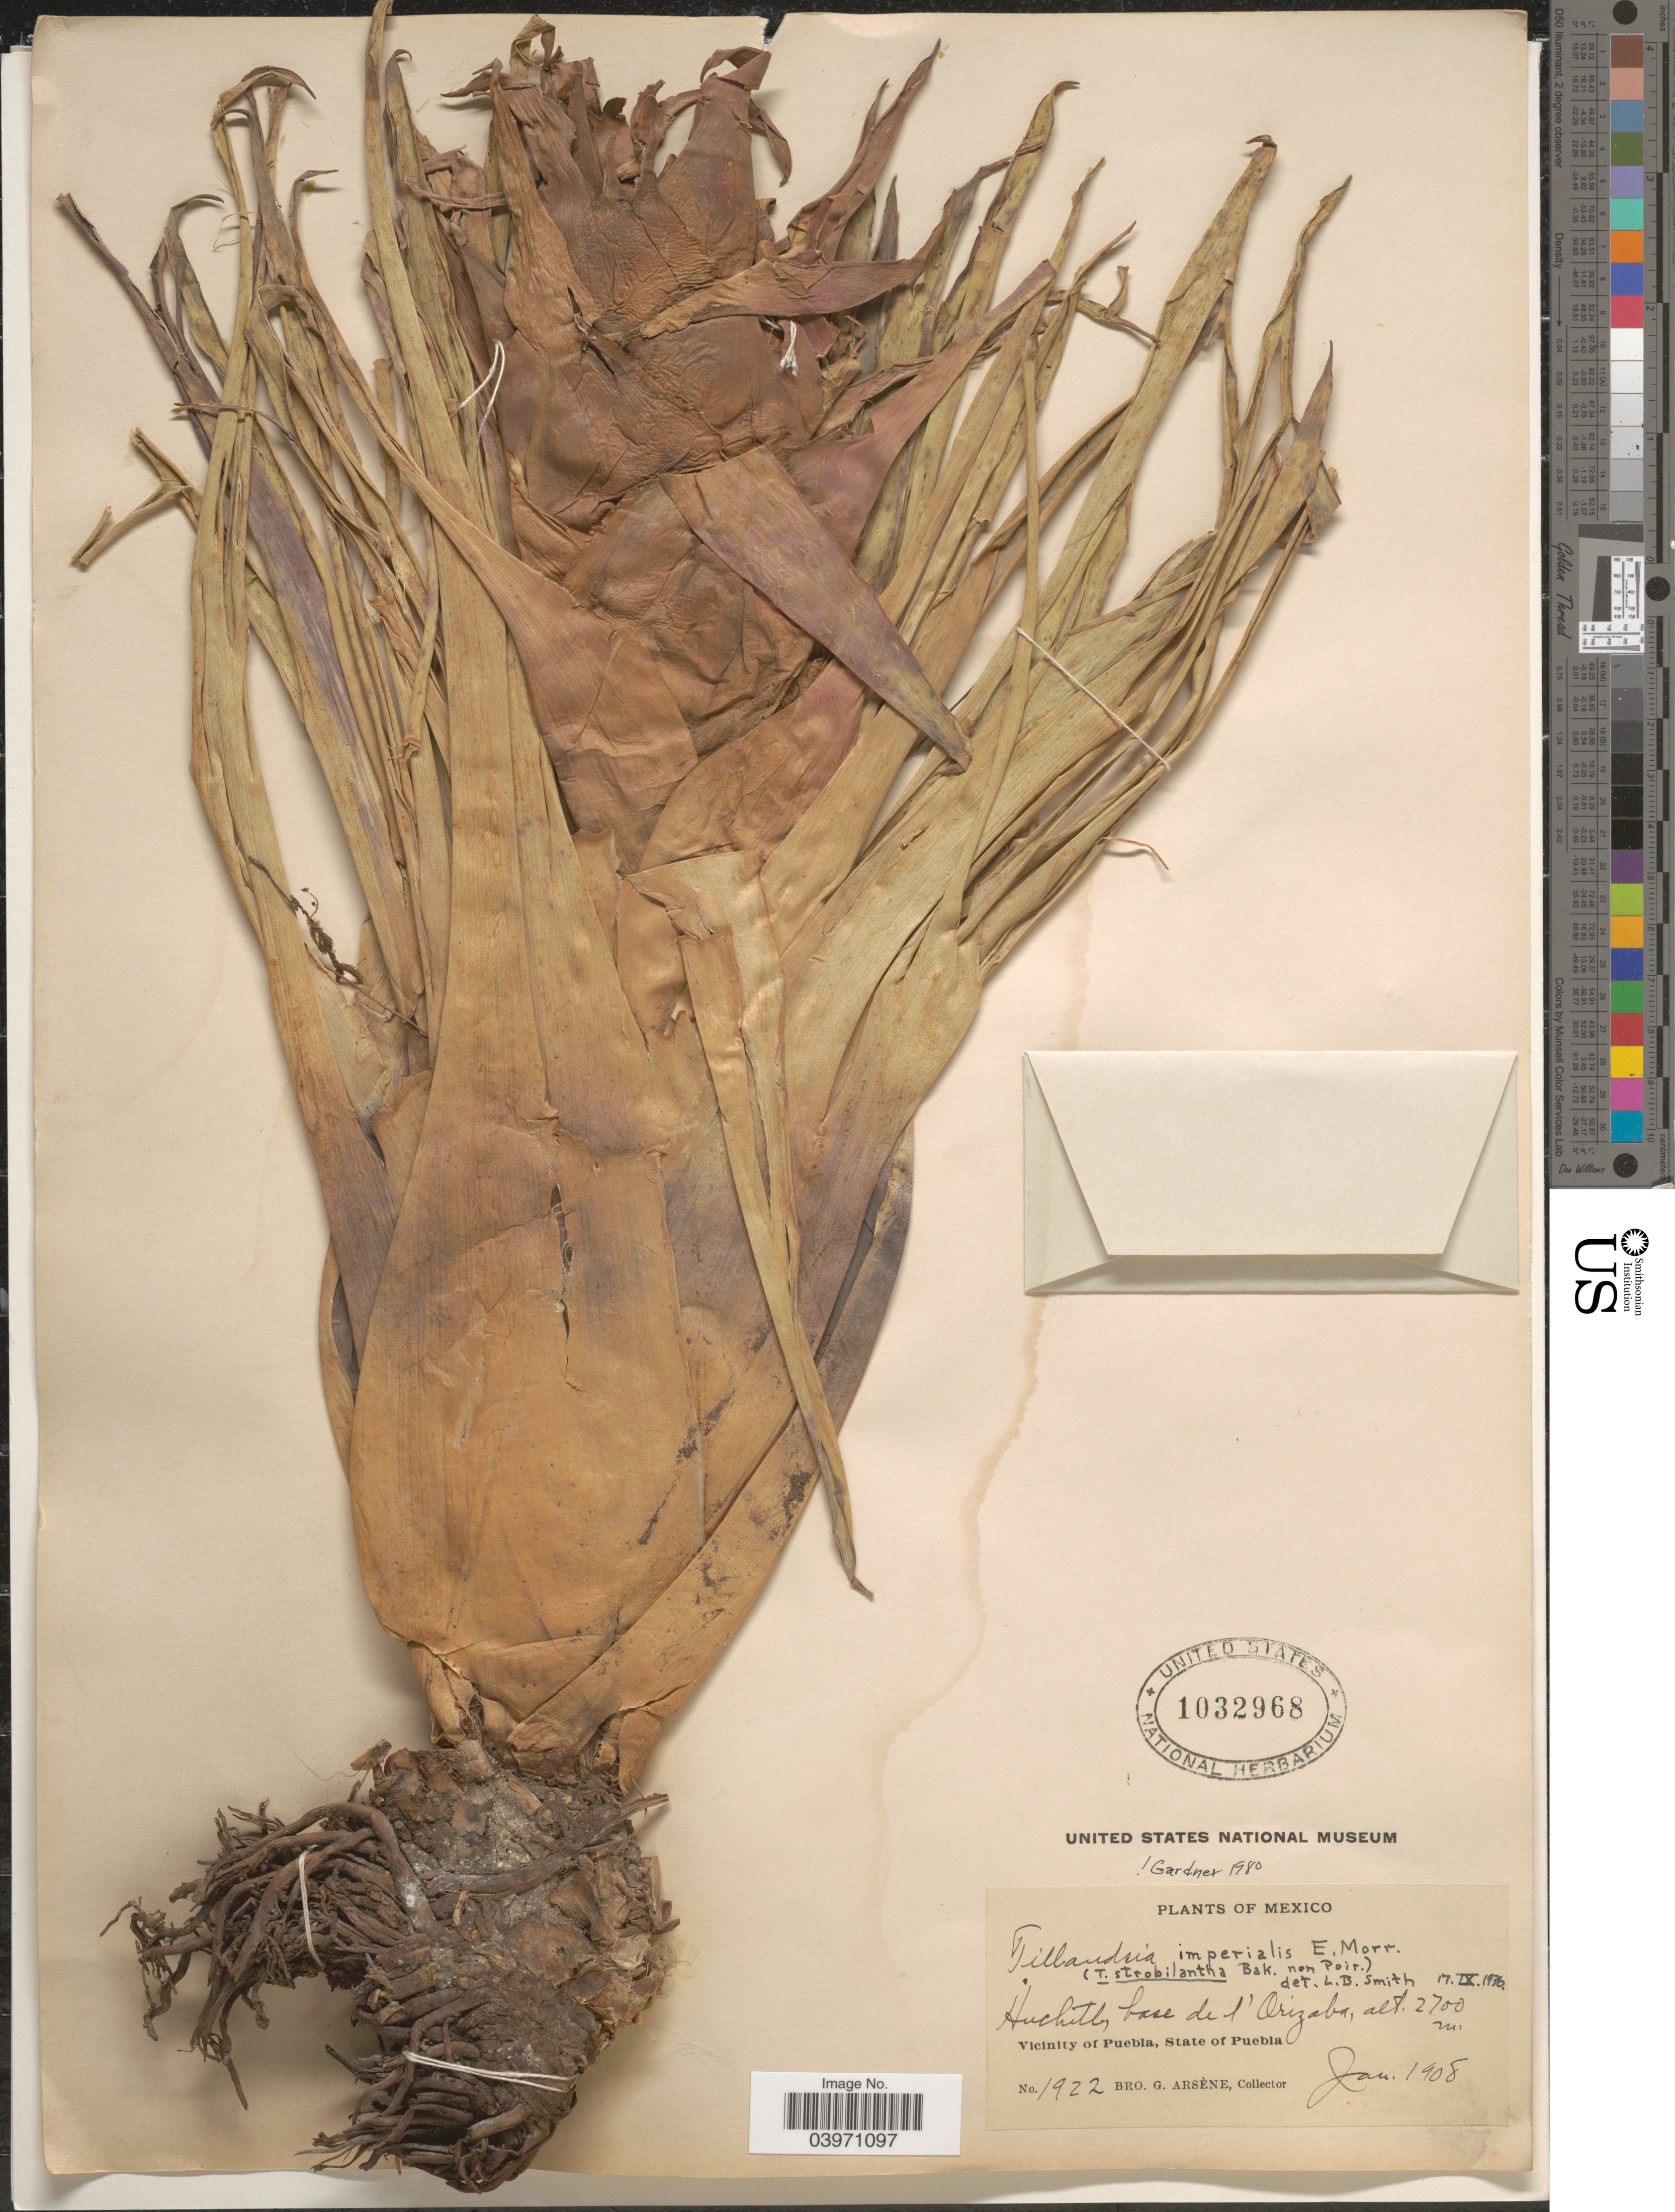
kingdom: Plantae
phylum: Tracheophyta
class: Liliopsida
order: Poales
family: Bromeliaceae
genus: Tillandsia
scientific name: Tillandsia imperialis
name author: É. Morren & Mez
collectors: Bro. G. Arsène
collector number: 1922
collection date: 1908-01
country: Mexico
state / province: Puebla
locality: Huchitl, base del' Orizaba. Vicinity of Puebla.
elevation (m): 2700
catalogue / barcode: US 1032968